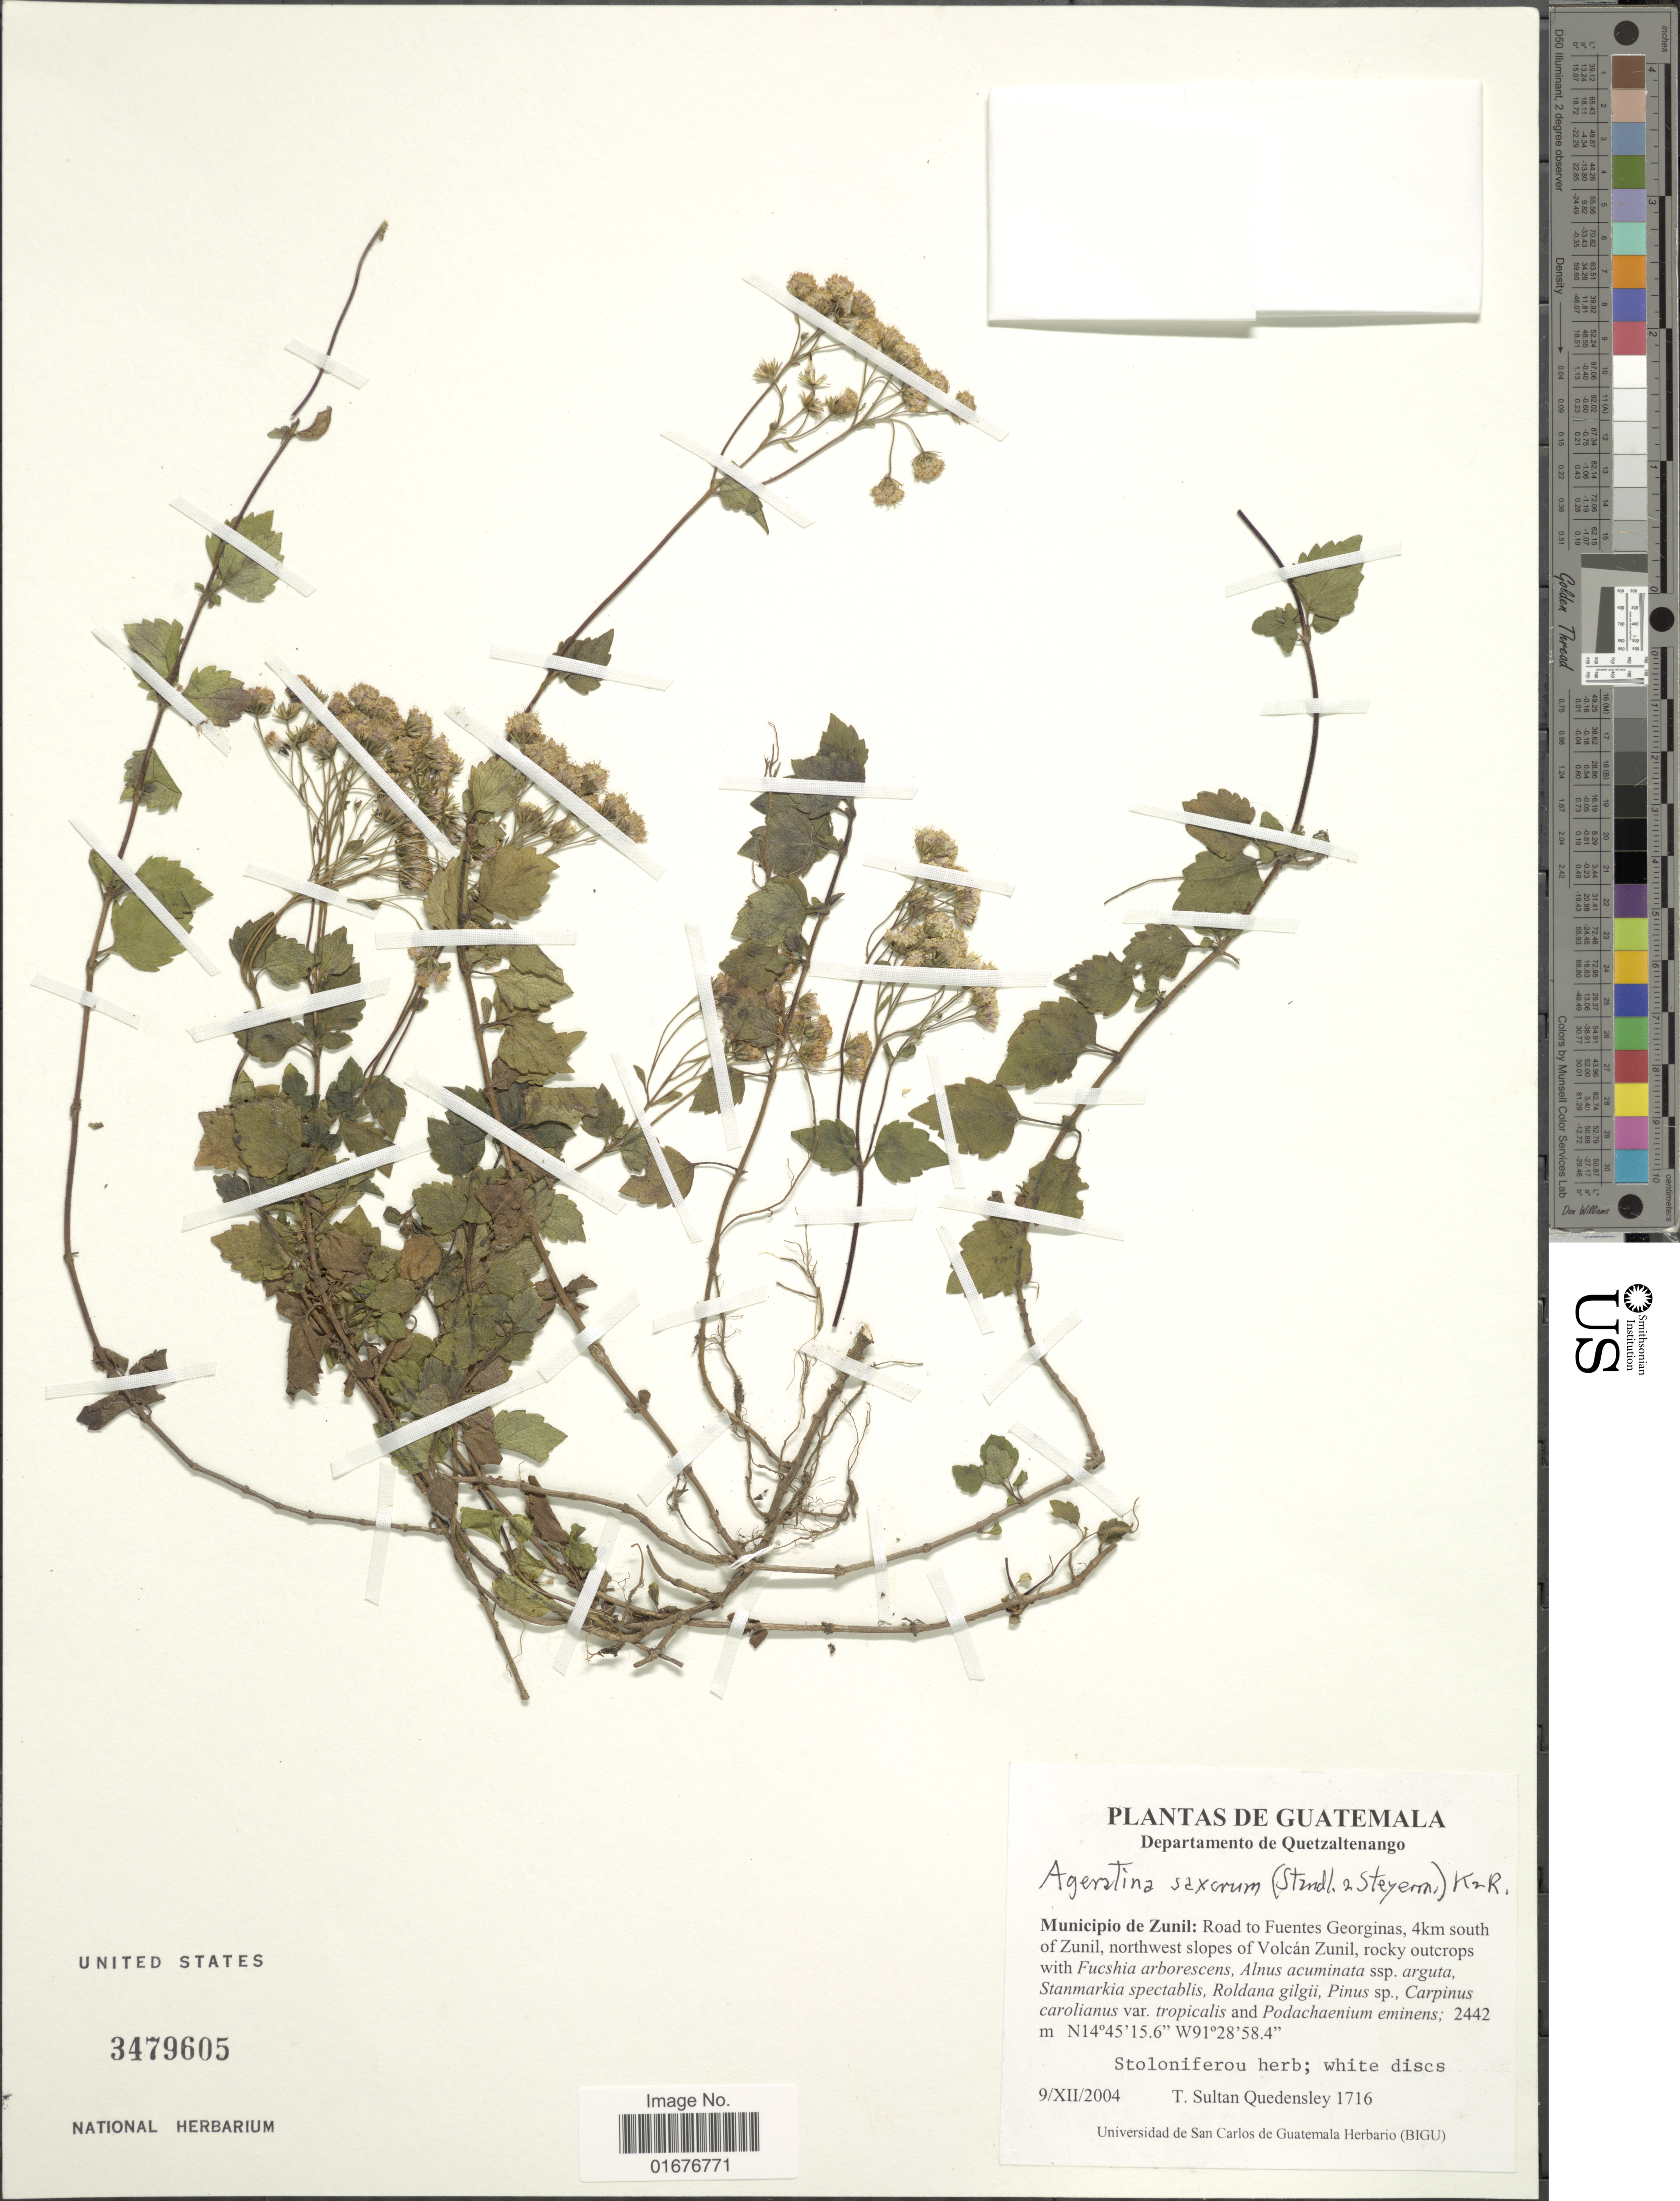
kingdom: Plantae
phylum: Tracheophyta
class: Magnoliopsida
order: Asterales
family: Asteraceae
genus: Ageratina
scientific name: Ageratina saxorum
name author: (Standl. & Steyerm.) R.M. King & H. Rob.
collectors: T. S. Quedensley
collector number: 1716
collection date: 2004-12-09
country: Guatemala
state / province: Quetzaltenango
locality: Municipio de Zunil: Road to Fuentes Georginas, 4 km south of Zunil, northwest slopes of Volcán Zunil, rocky outcrops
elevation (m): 2442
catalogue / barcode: US 3479605